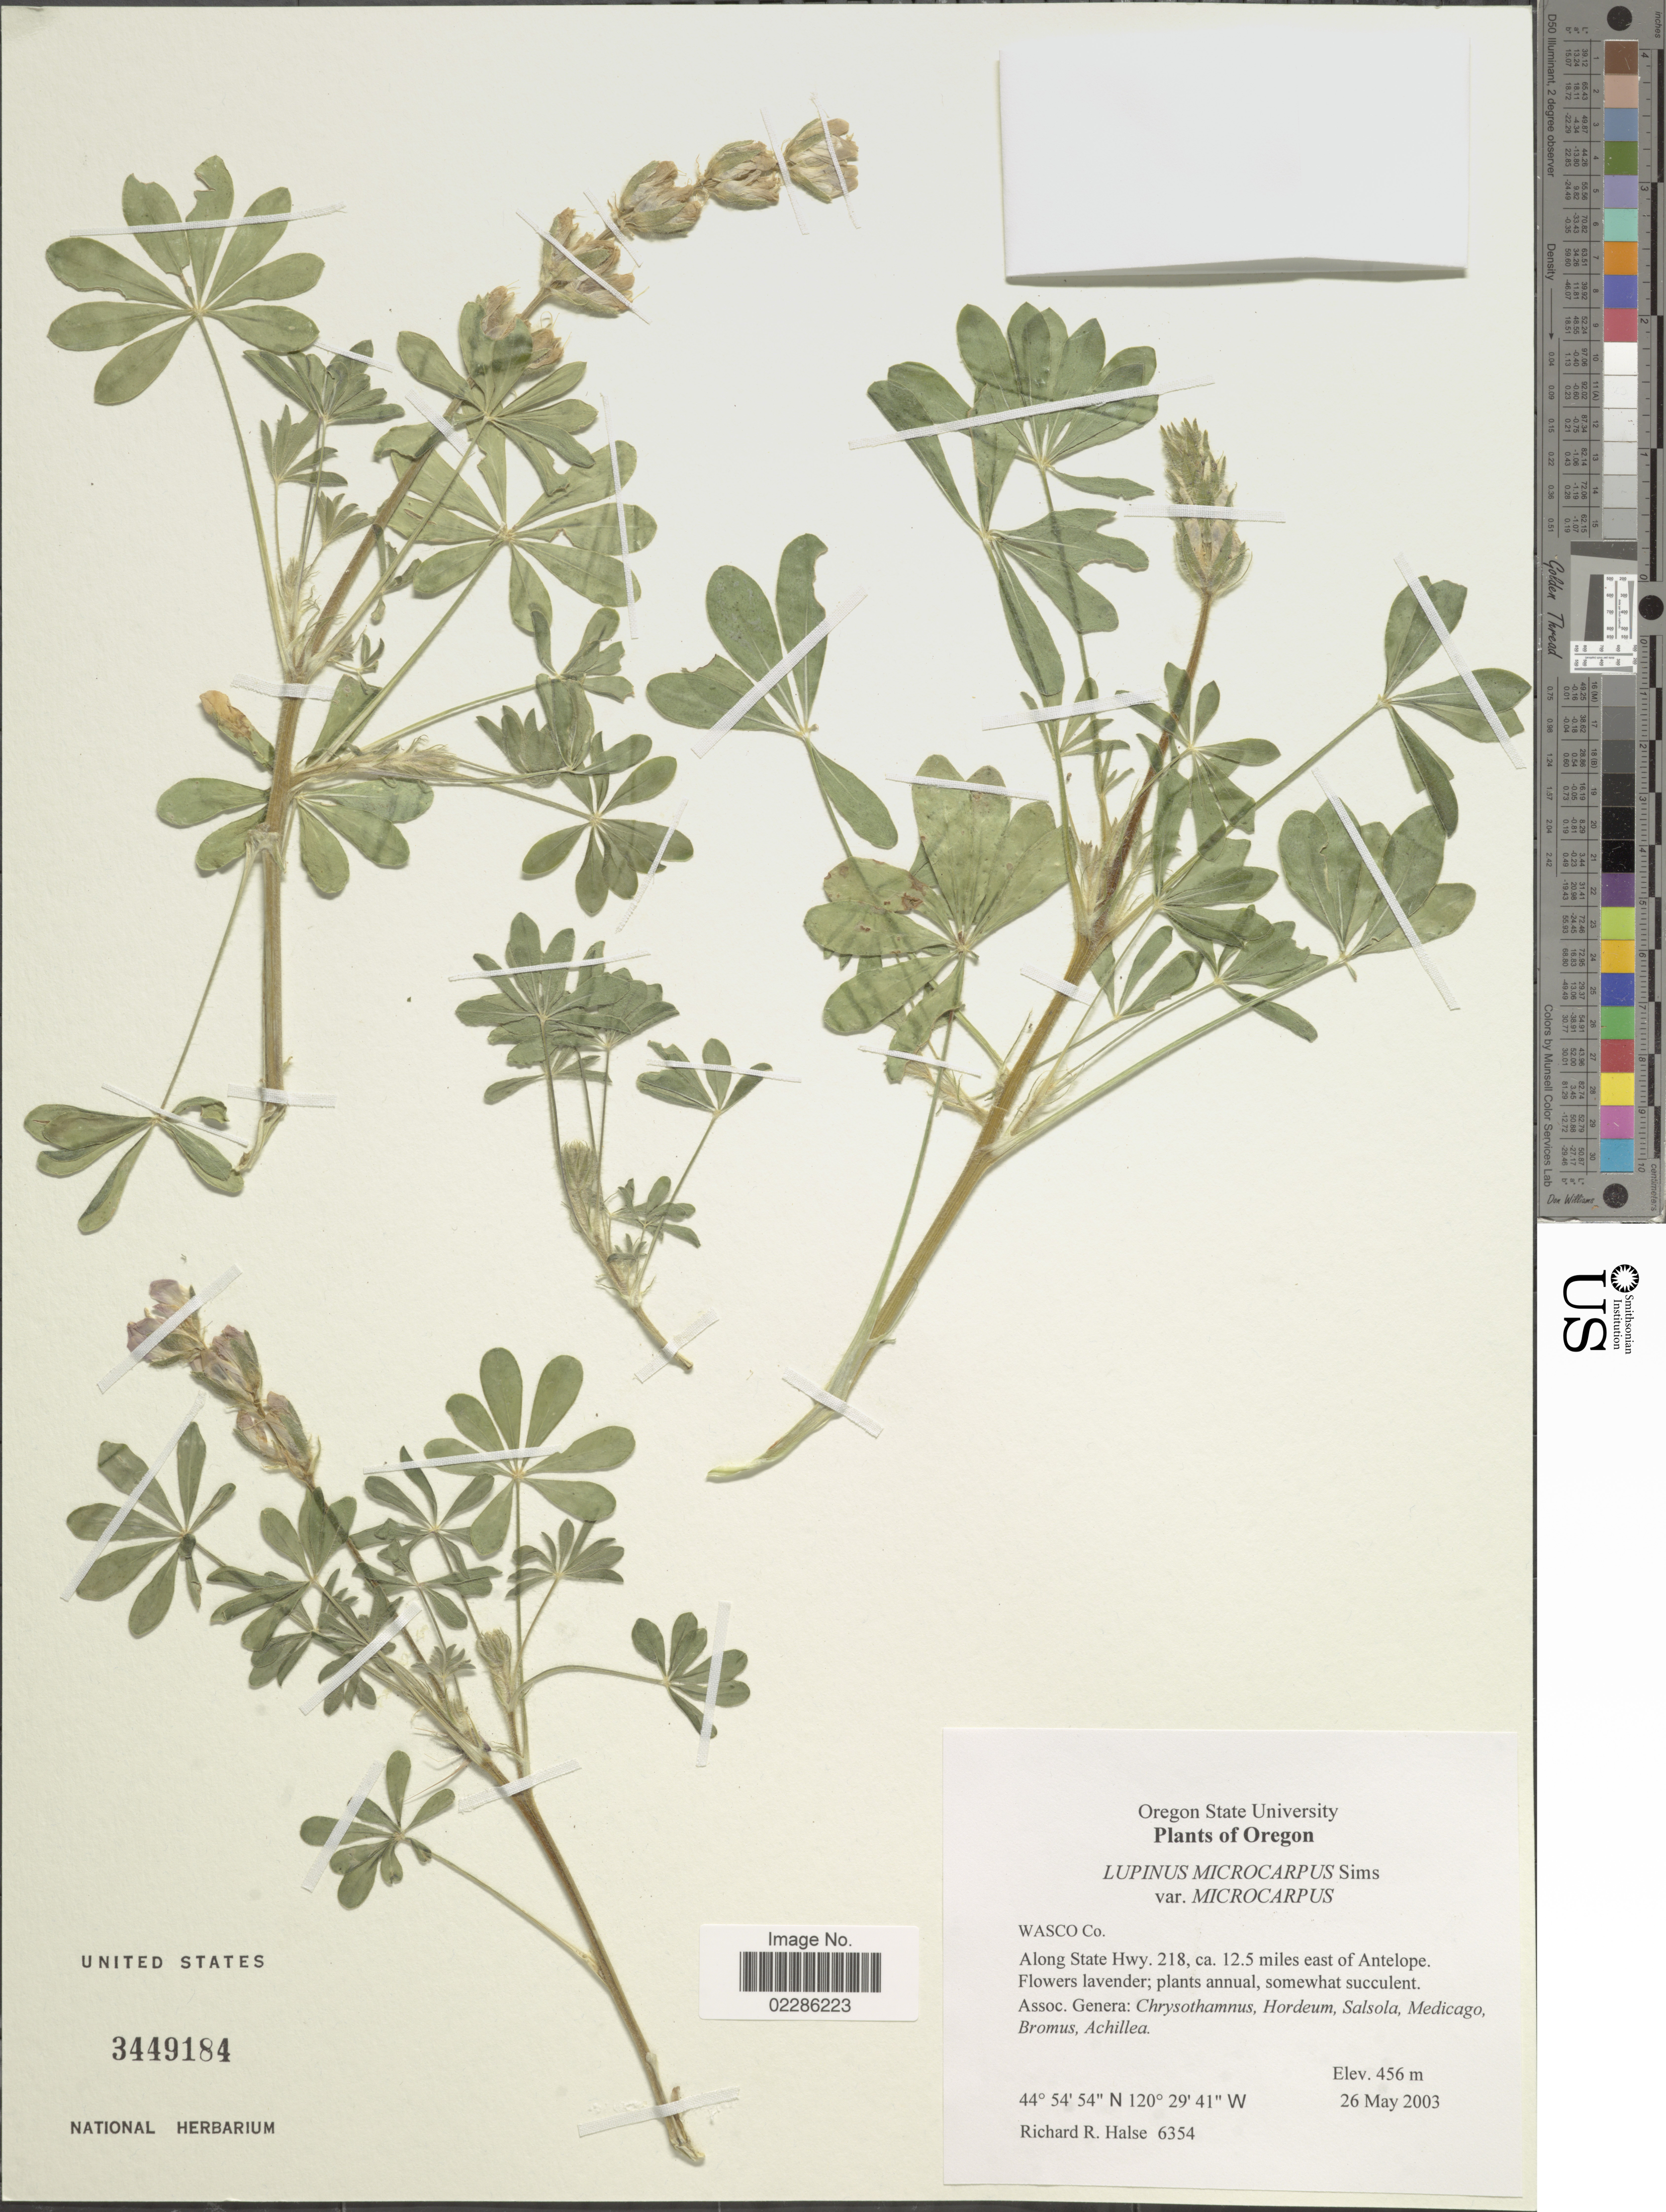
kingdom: Plantae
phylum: Tracheophyta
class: Magnoliopsida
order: Fabales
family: Fabaceae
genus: Lupinus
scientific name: Lupinus microcarpus var. microcarpus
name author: Sims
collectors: R. Halse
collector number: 6354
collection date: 2003-05-26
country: United States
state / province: Oregon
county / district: Wasco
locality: Wasco Co, Along State Hwy. 218, ca 12.5 miles east of Antelope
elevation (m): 456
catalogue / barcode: US 3449184